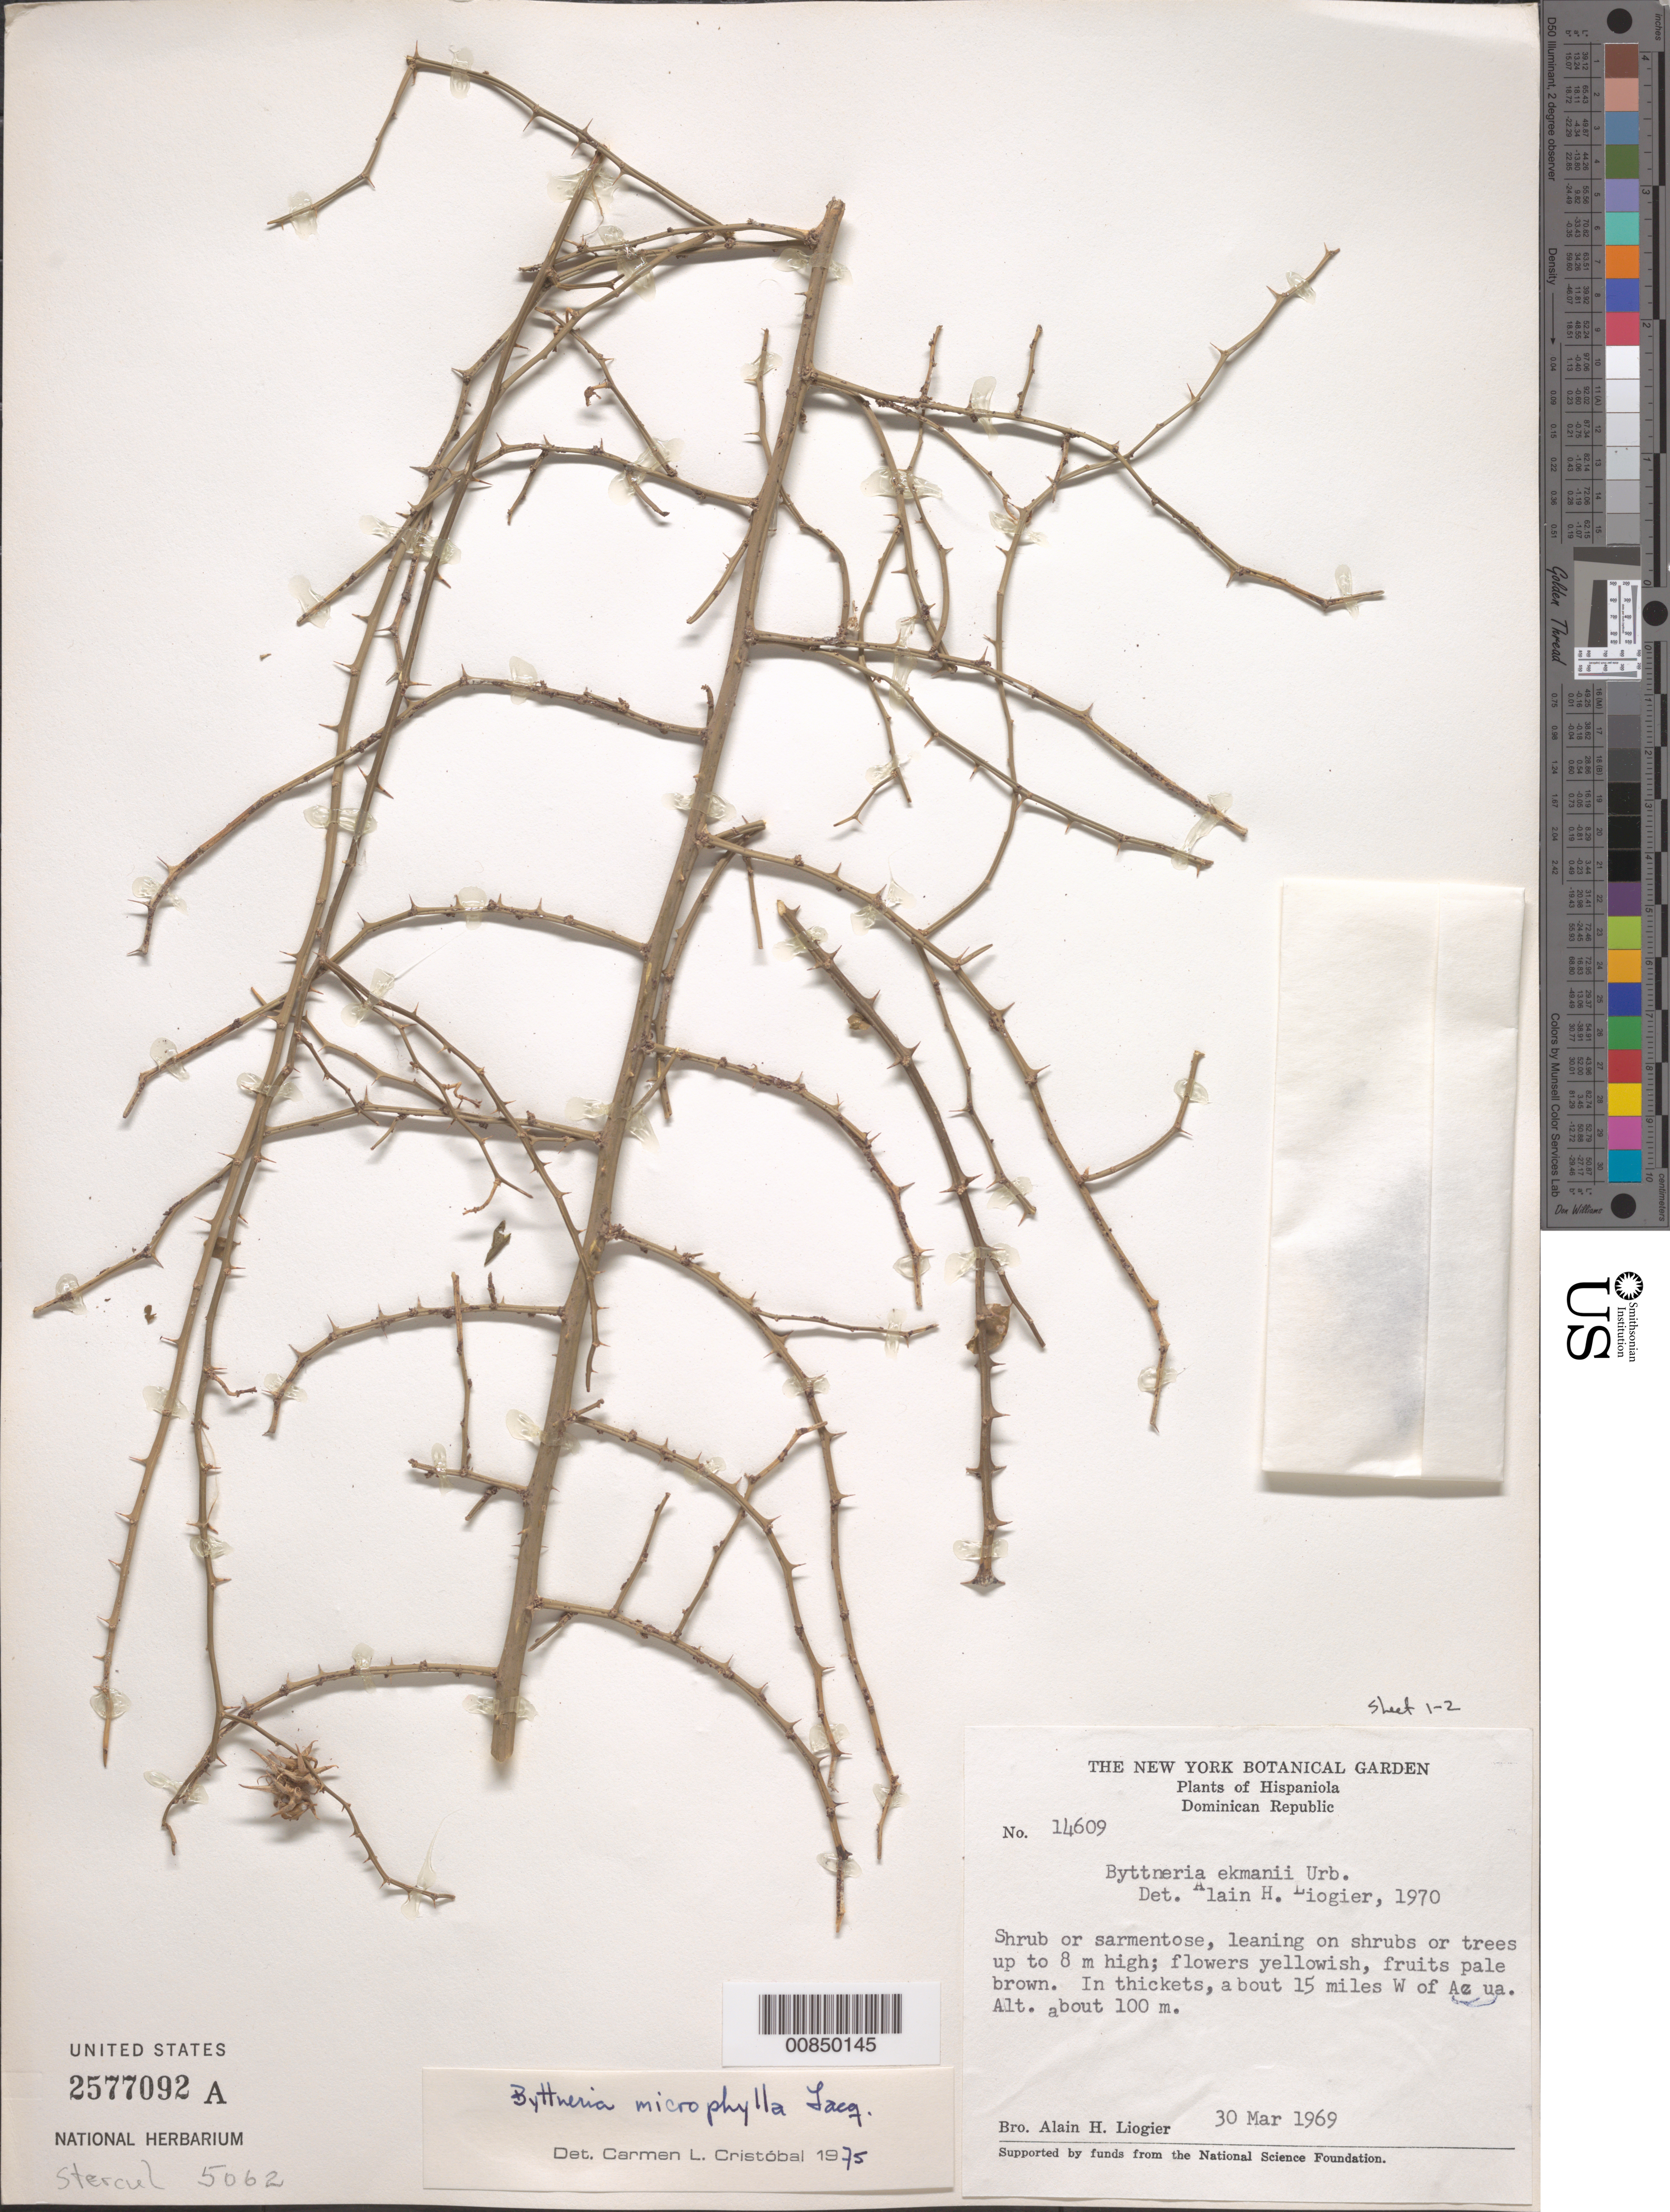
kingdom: Plantae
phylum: Tracheophyta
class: Magnoliopsida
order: Malvales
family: Malvaceae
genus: Byttneria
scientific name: Byttneria microphylla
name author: Jacq.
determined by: Cristóbal, C. L.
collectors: A. H. Liogier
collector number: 14609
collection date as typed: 30 Mar 1969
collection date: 1969-03-30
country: Dominican Republic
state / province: Azua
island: Hispaniola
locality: About 15 miles W of Azua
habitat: Leaning on shrubs or trees up to 8 m high, in thickets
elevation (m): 100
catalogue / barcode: US 2577092